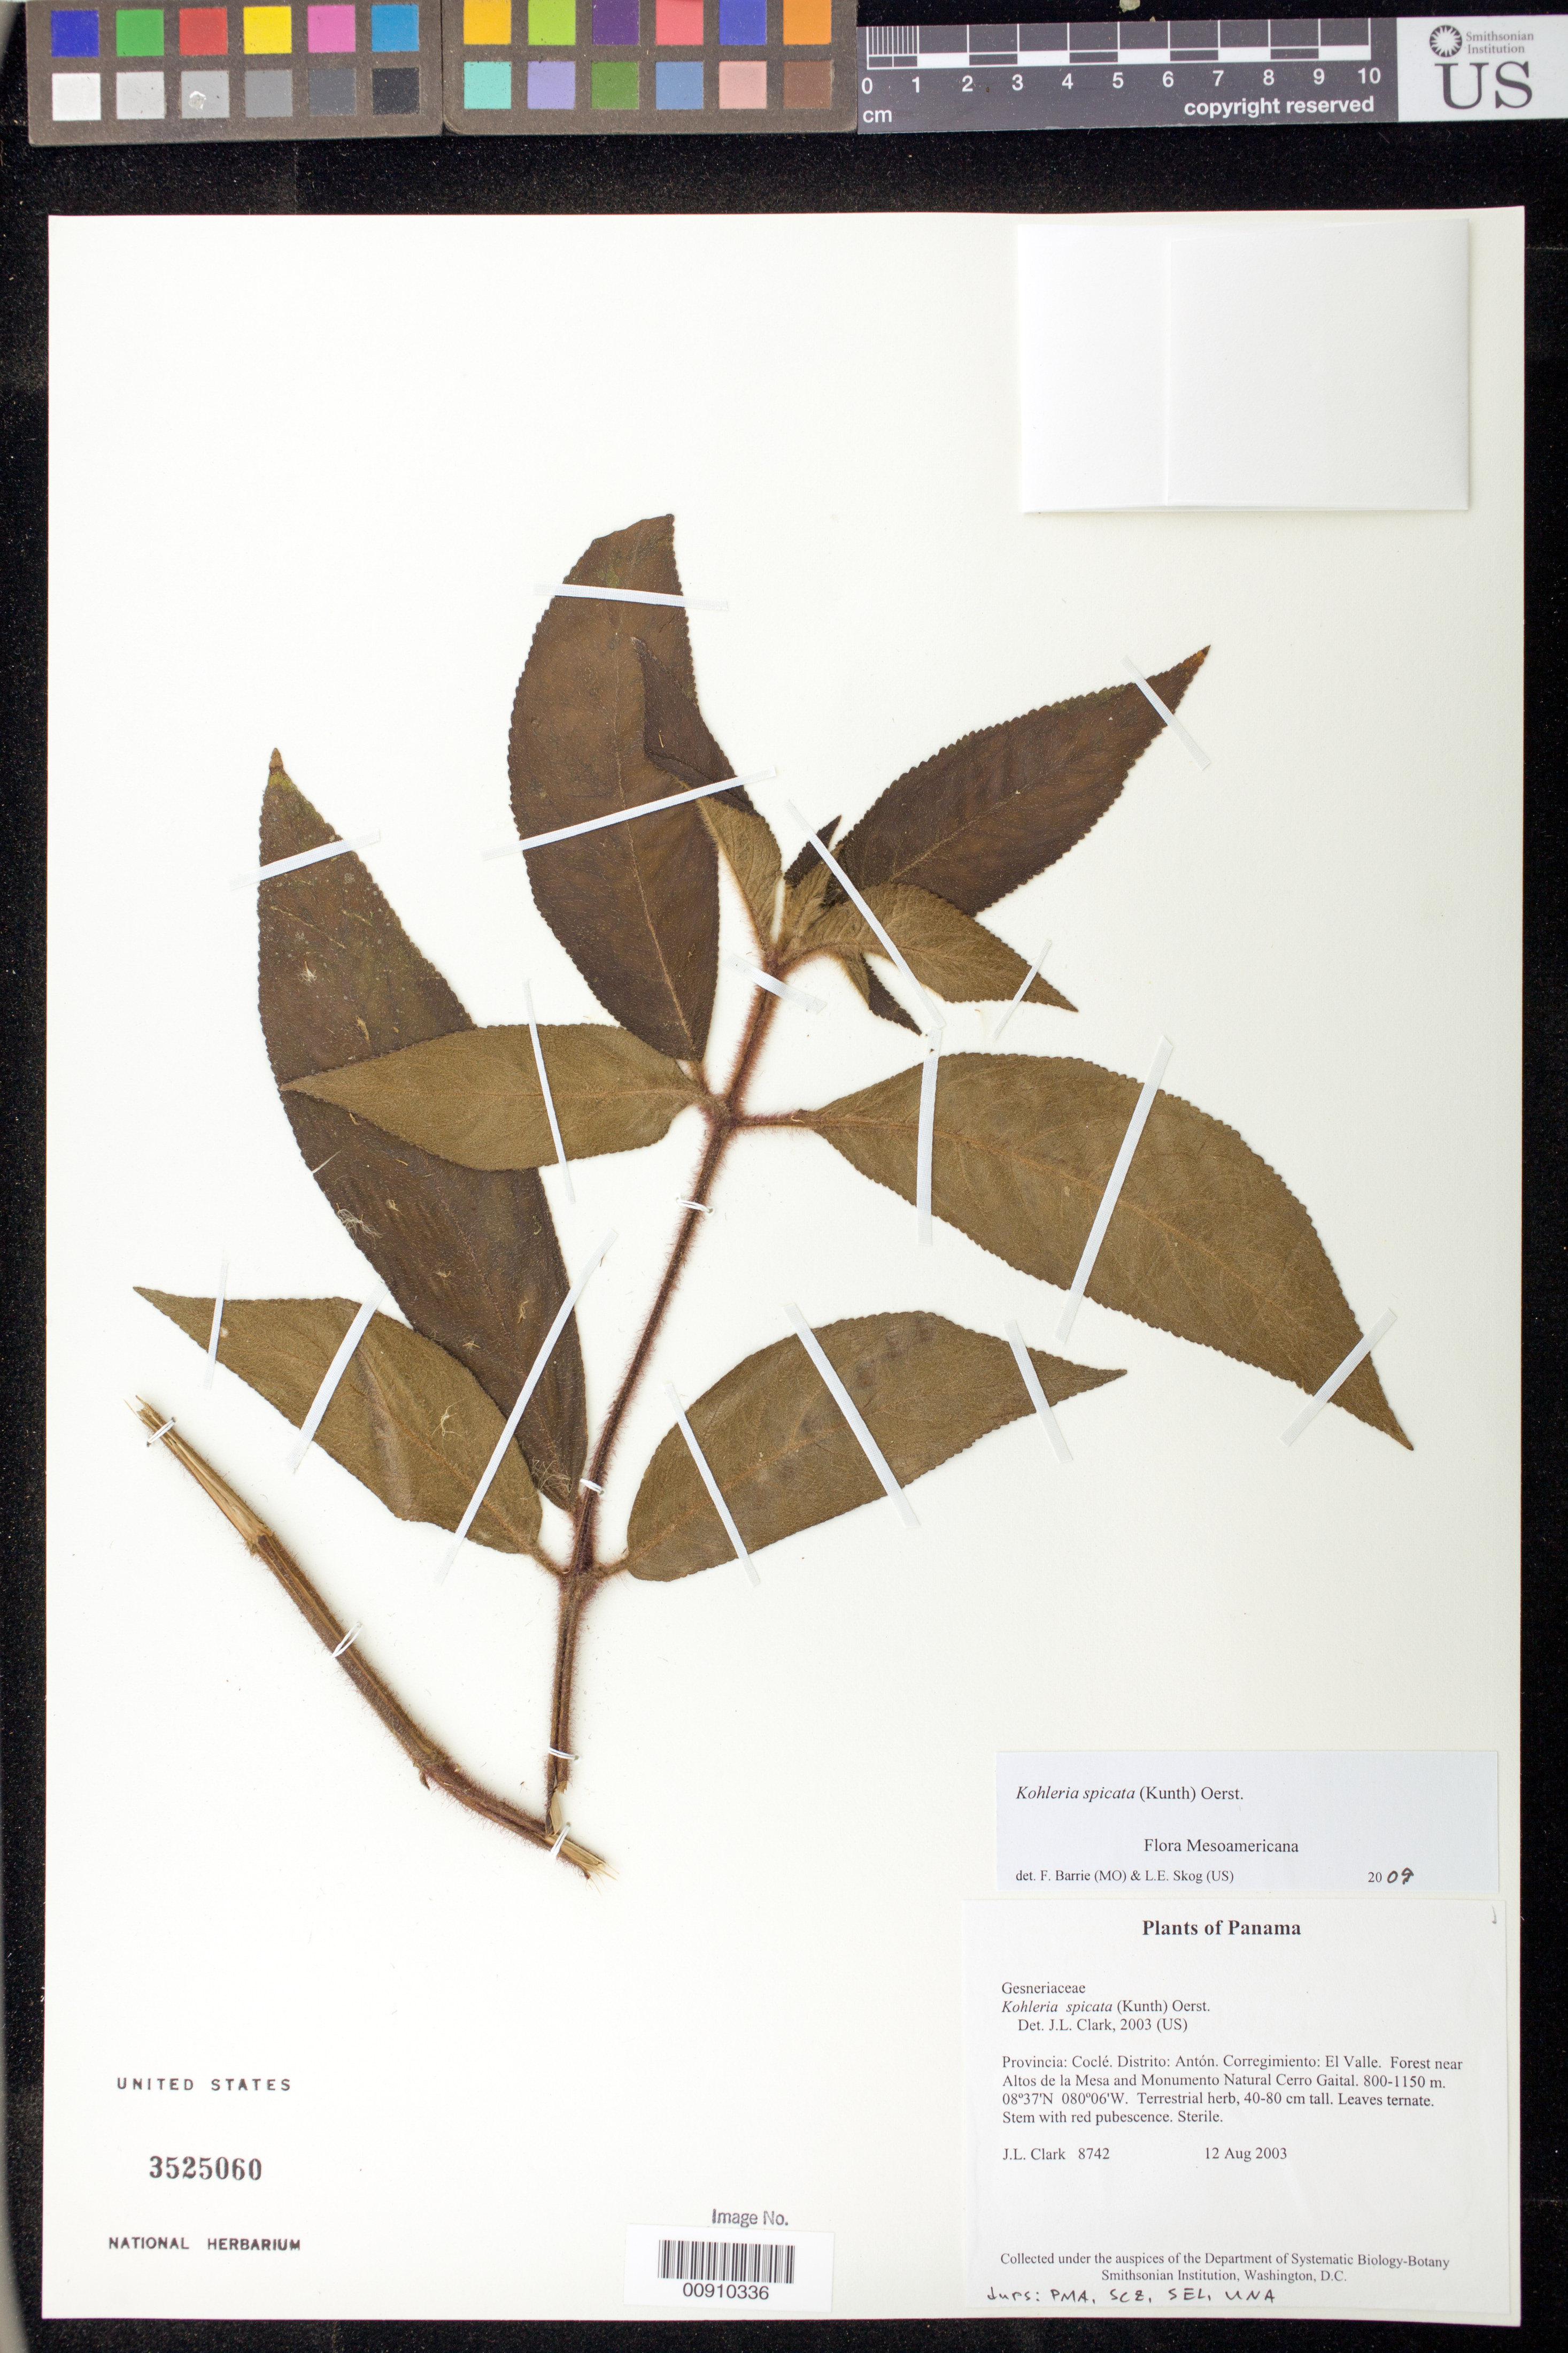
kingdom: Plantae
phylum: Tracheophyta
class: Magnoliopsida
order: Lamiales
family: Gesneriaceae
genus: Kohleria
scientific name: Kohleria spicata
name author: (Kunth) Oerst.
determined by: Clark, J. L., (SEL), The Marie Selby Botanical Garden (UNITED STATES)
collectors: J. L. Clark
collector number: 8742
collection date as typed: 12 Aug 2003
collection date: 2003-08-12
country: Panama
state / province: Coclé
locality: Antón. Corregimiento: El Valle. Forest near Altos de la Mesa and Monumento Natural Cerro Gaital.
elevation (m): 800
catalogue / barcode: US 3525060